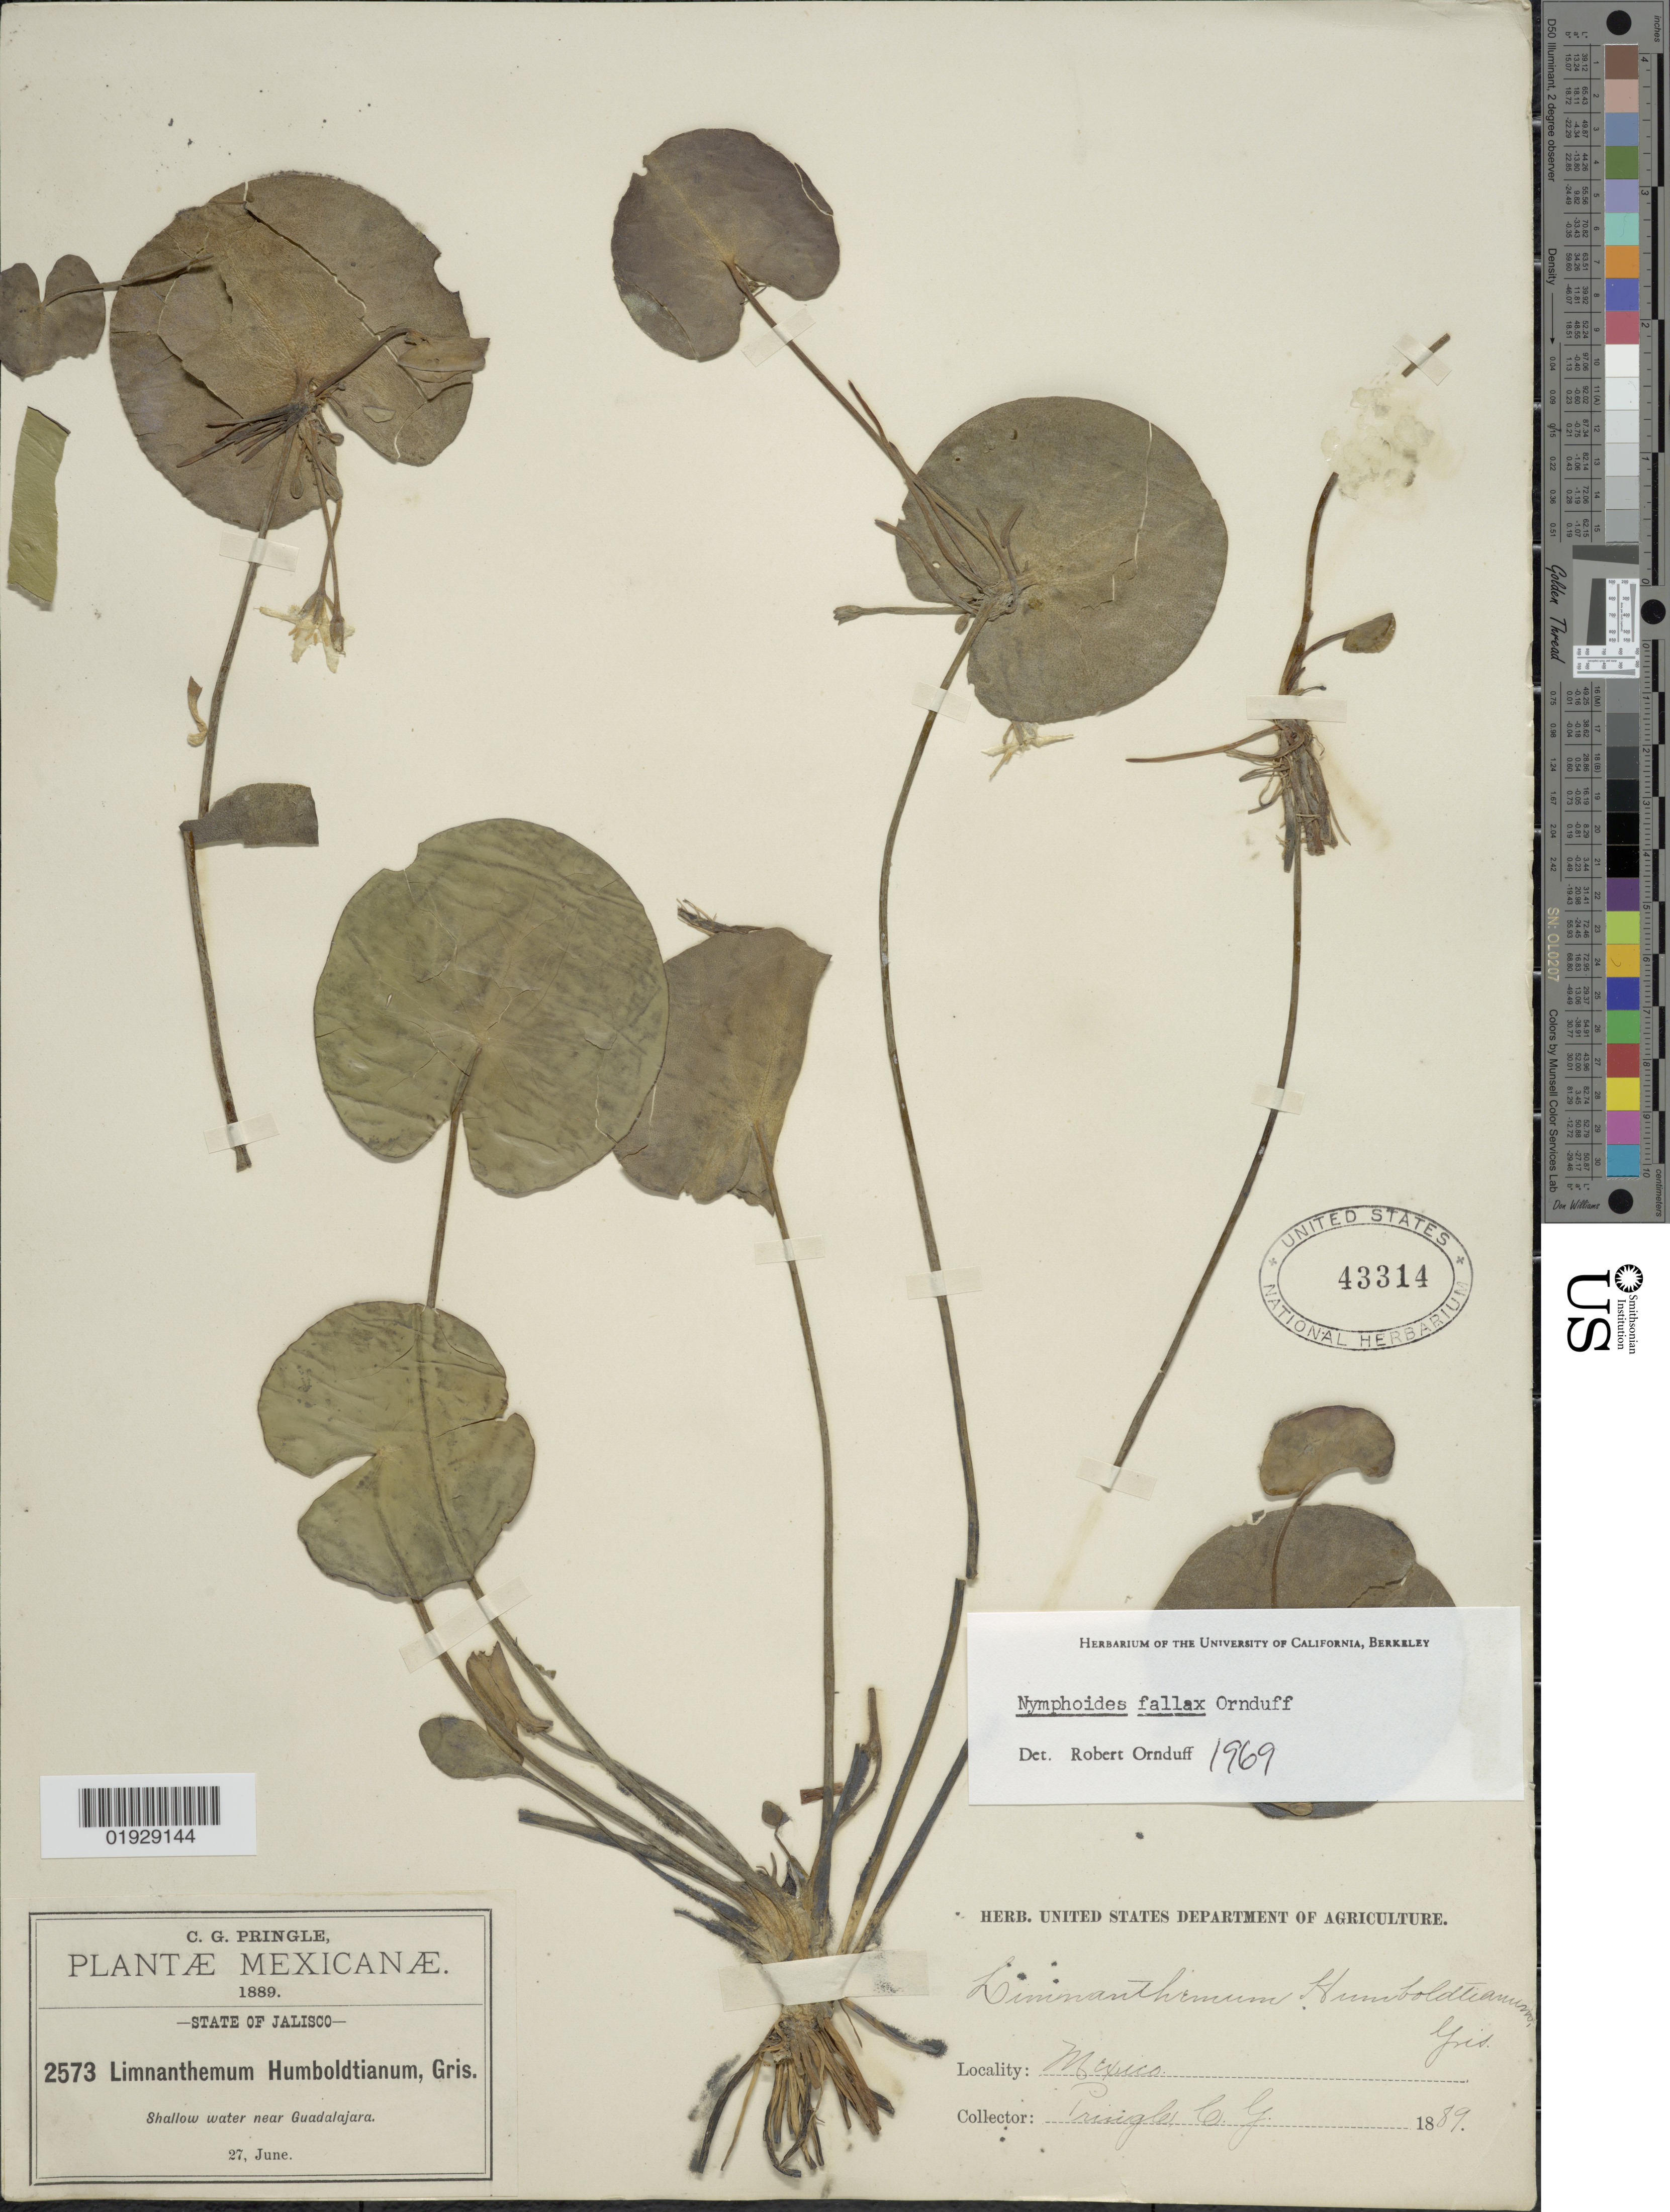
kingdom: Plantae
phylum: Tracheophyta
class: Magnoliopsida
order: Asterales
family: Menyanthaceae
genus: Nymphoides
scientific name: Nymphoides fallax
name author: Ornduff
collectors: C. G. Pringle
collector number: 2573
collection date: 1889-06-27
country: Mexico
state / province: Jalisco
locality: Shallow water near Guadalajara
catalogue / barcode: US 43314